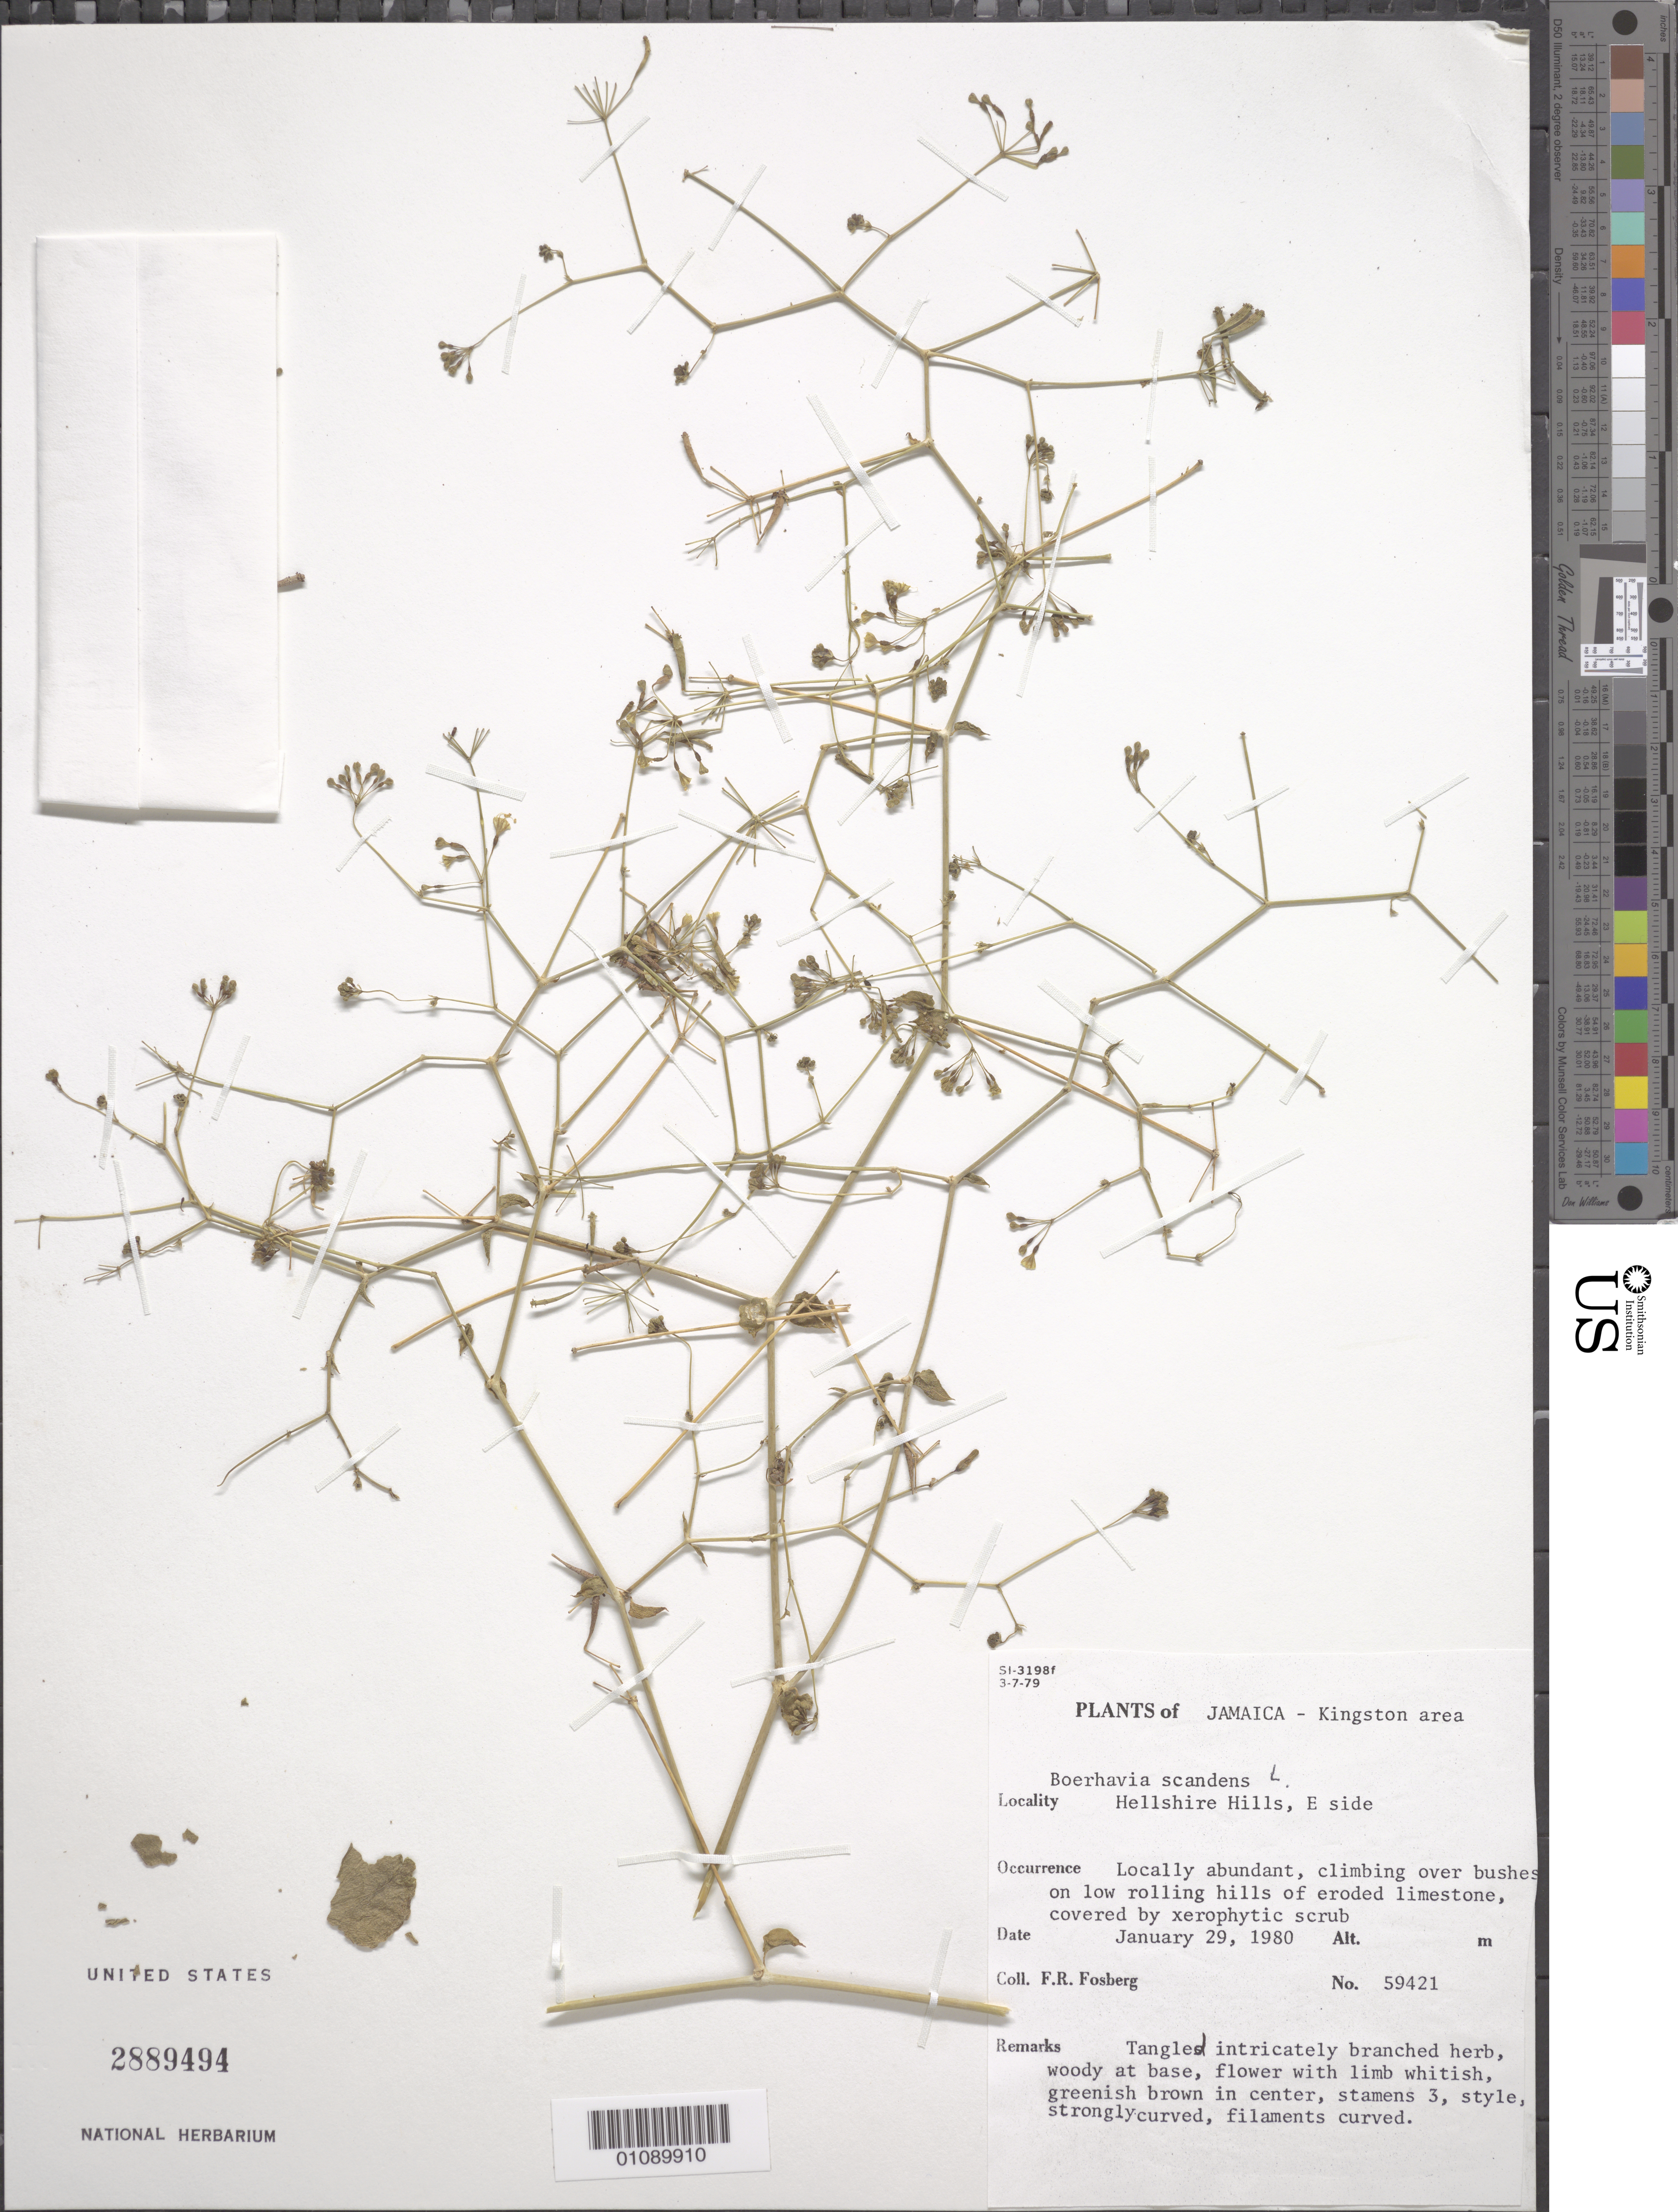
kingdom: Plantae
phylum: Tracheophyta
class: Magnoliopsida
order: Caryophyllales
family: Nyctaginaceae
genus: Boerhavia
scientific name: Boerhavia scandens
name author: L.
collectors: F. R. Fosberg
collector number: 59421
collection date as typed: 29 Jan 1980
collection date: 1980-01-29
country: Jamaica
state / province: Hanover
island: Jamaica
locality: Kingston area. Hellshire Hills, E side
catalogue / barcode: US 2889494